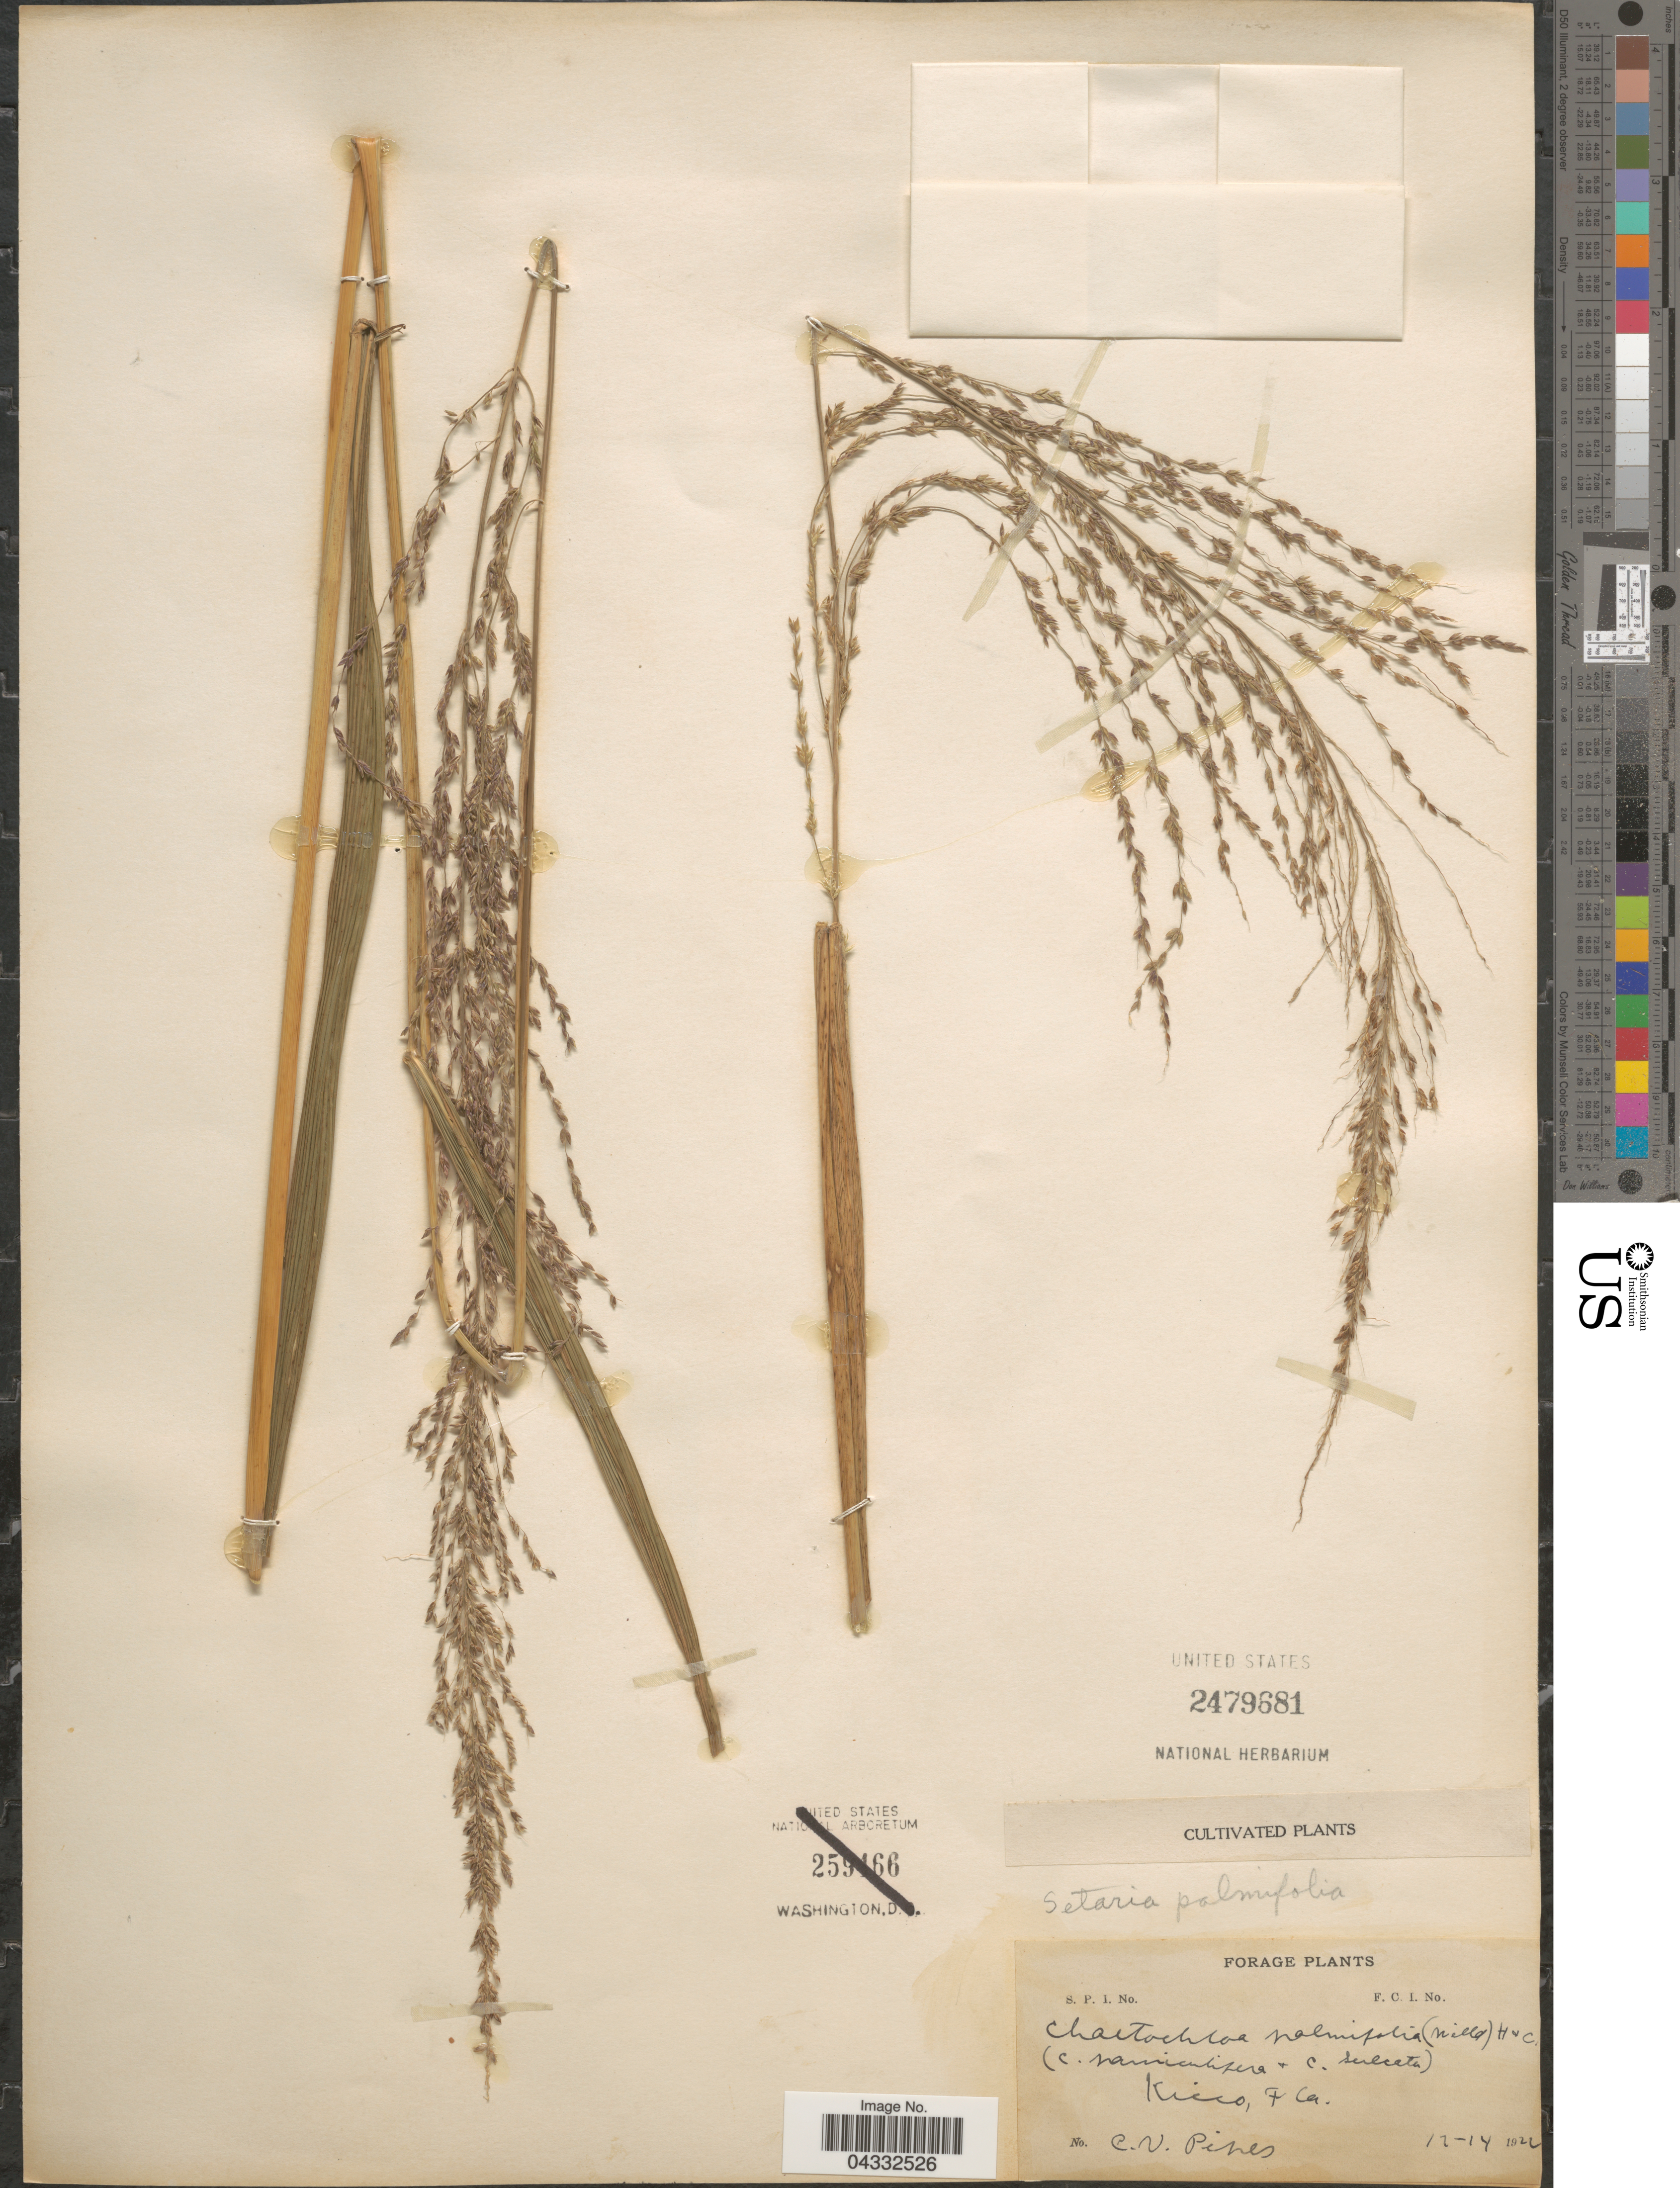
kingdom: Plantae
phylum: Tracheophyta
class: Liliopsida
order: Poales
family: Poaceae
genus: Setaria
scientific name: Setaria palmifolia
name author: (J. Koenig) Stapf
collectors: C. V. Piper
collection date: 1922-12-14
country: United States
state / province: Florida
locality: Kicco.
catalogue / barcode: US 2479681